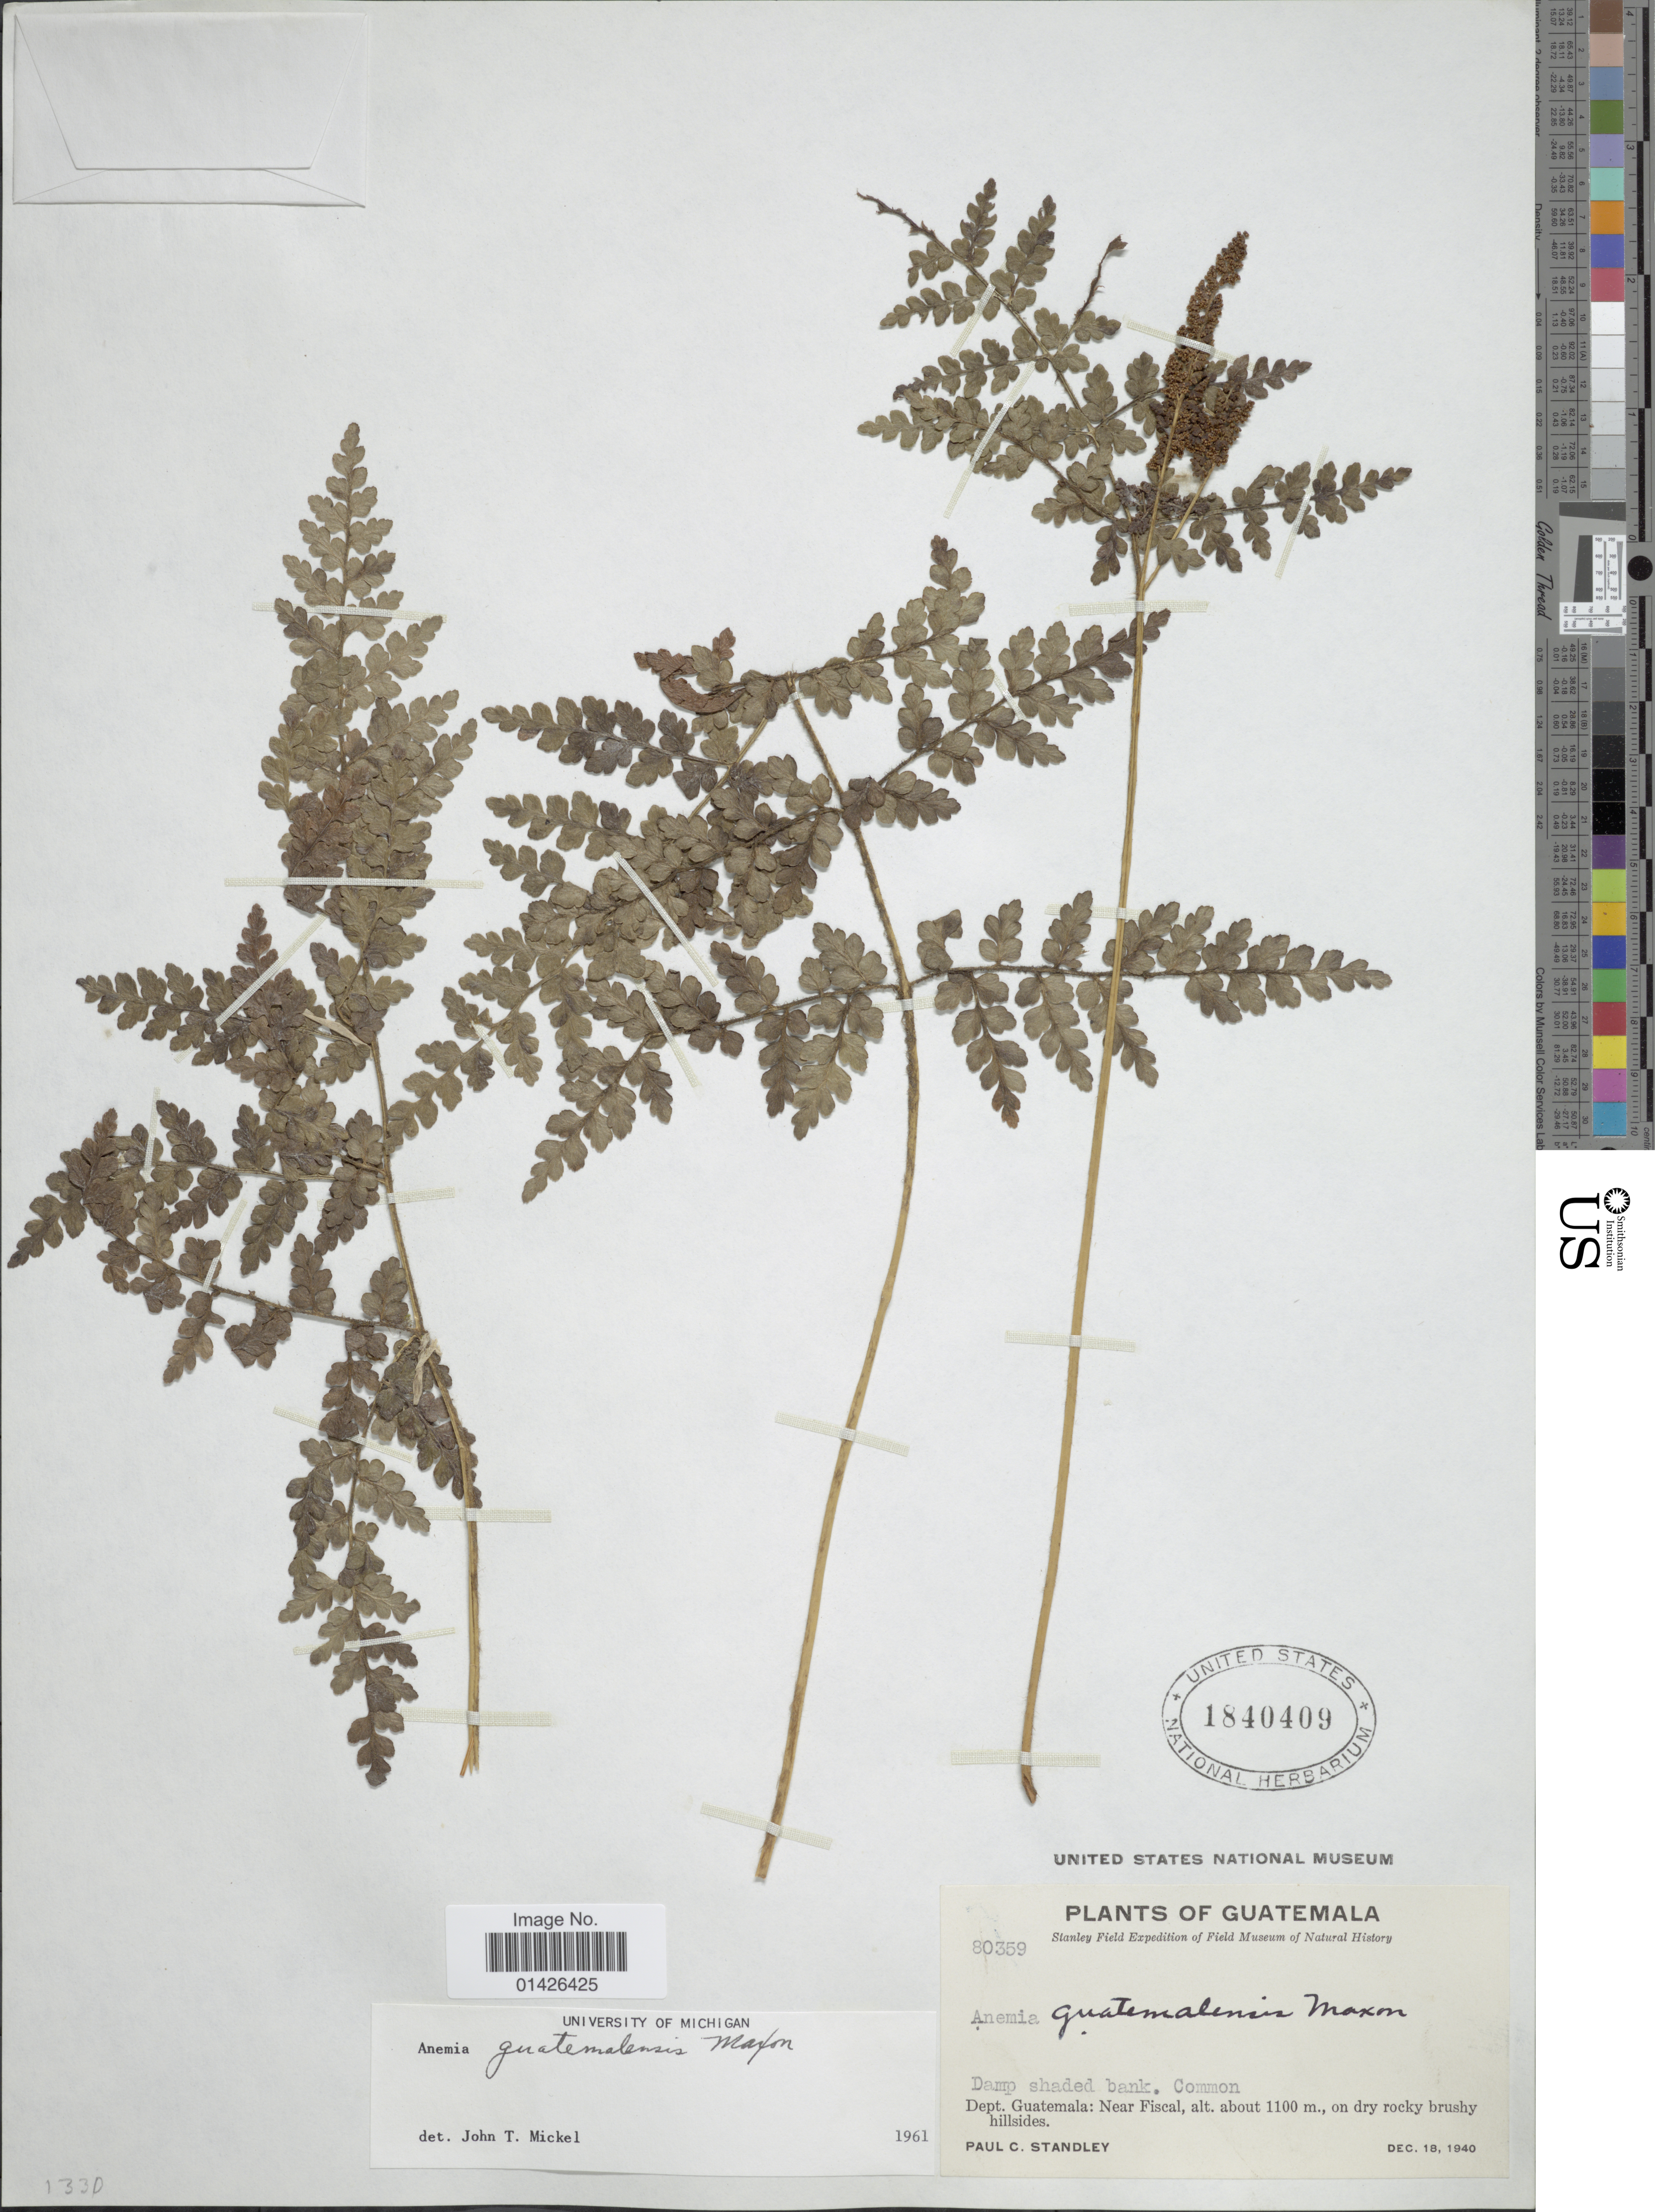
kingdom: Plantae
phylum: Tracheophyta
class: Polypodiopsida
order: Schizaeales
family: Anemiaceae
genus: Anemia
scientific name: Anemia guatemalensis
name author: Maxon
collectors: P. C. Standley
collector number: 80359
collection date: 1940-12-18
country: Guatemala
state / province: Guatemala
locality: Dept Guatemala: Near Fiscal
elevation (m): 1100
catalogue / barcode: US 1840409